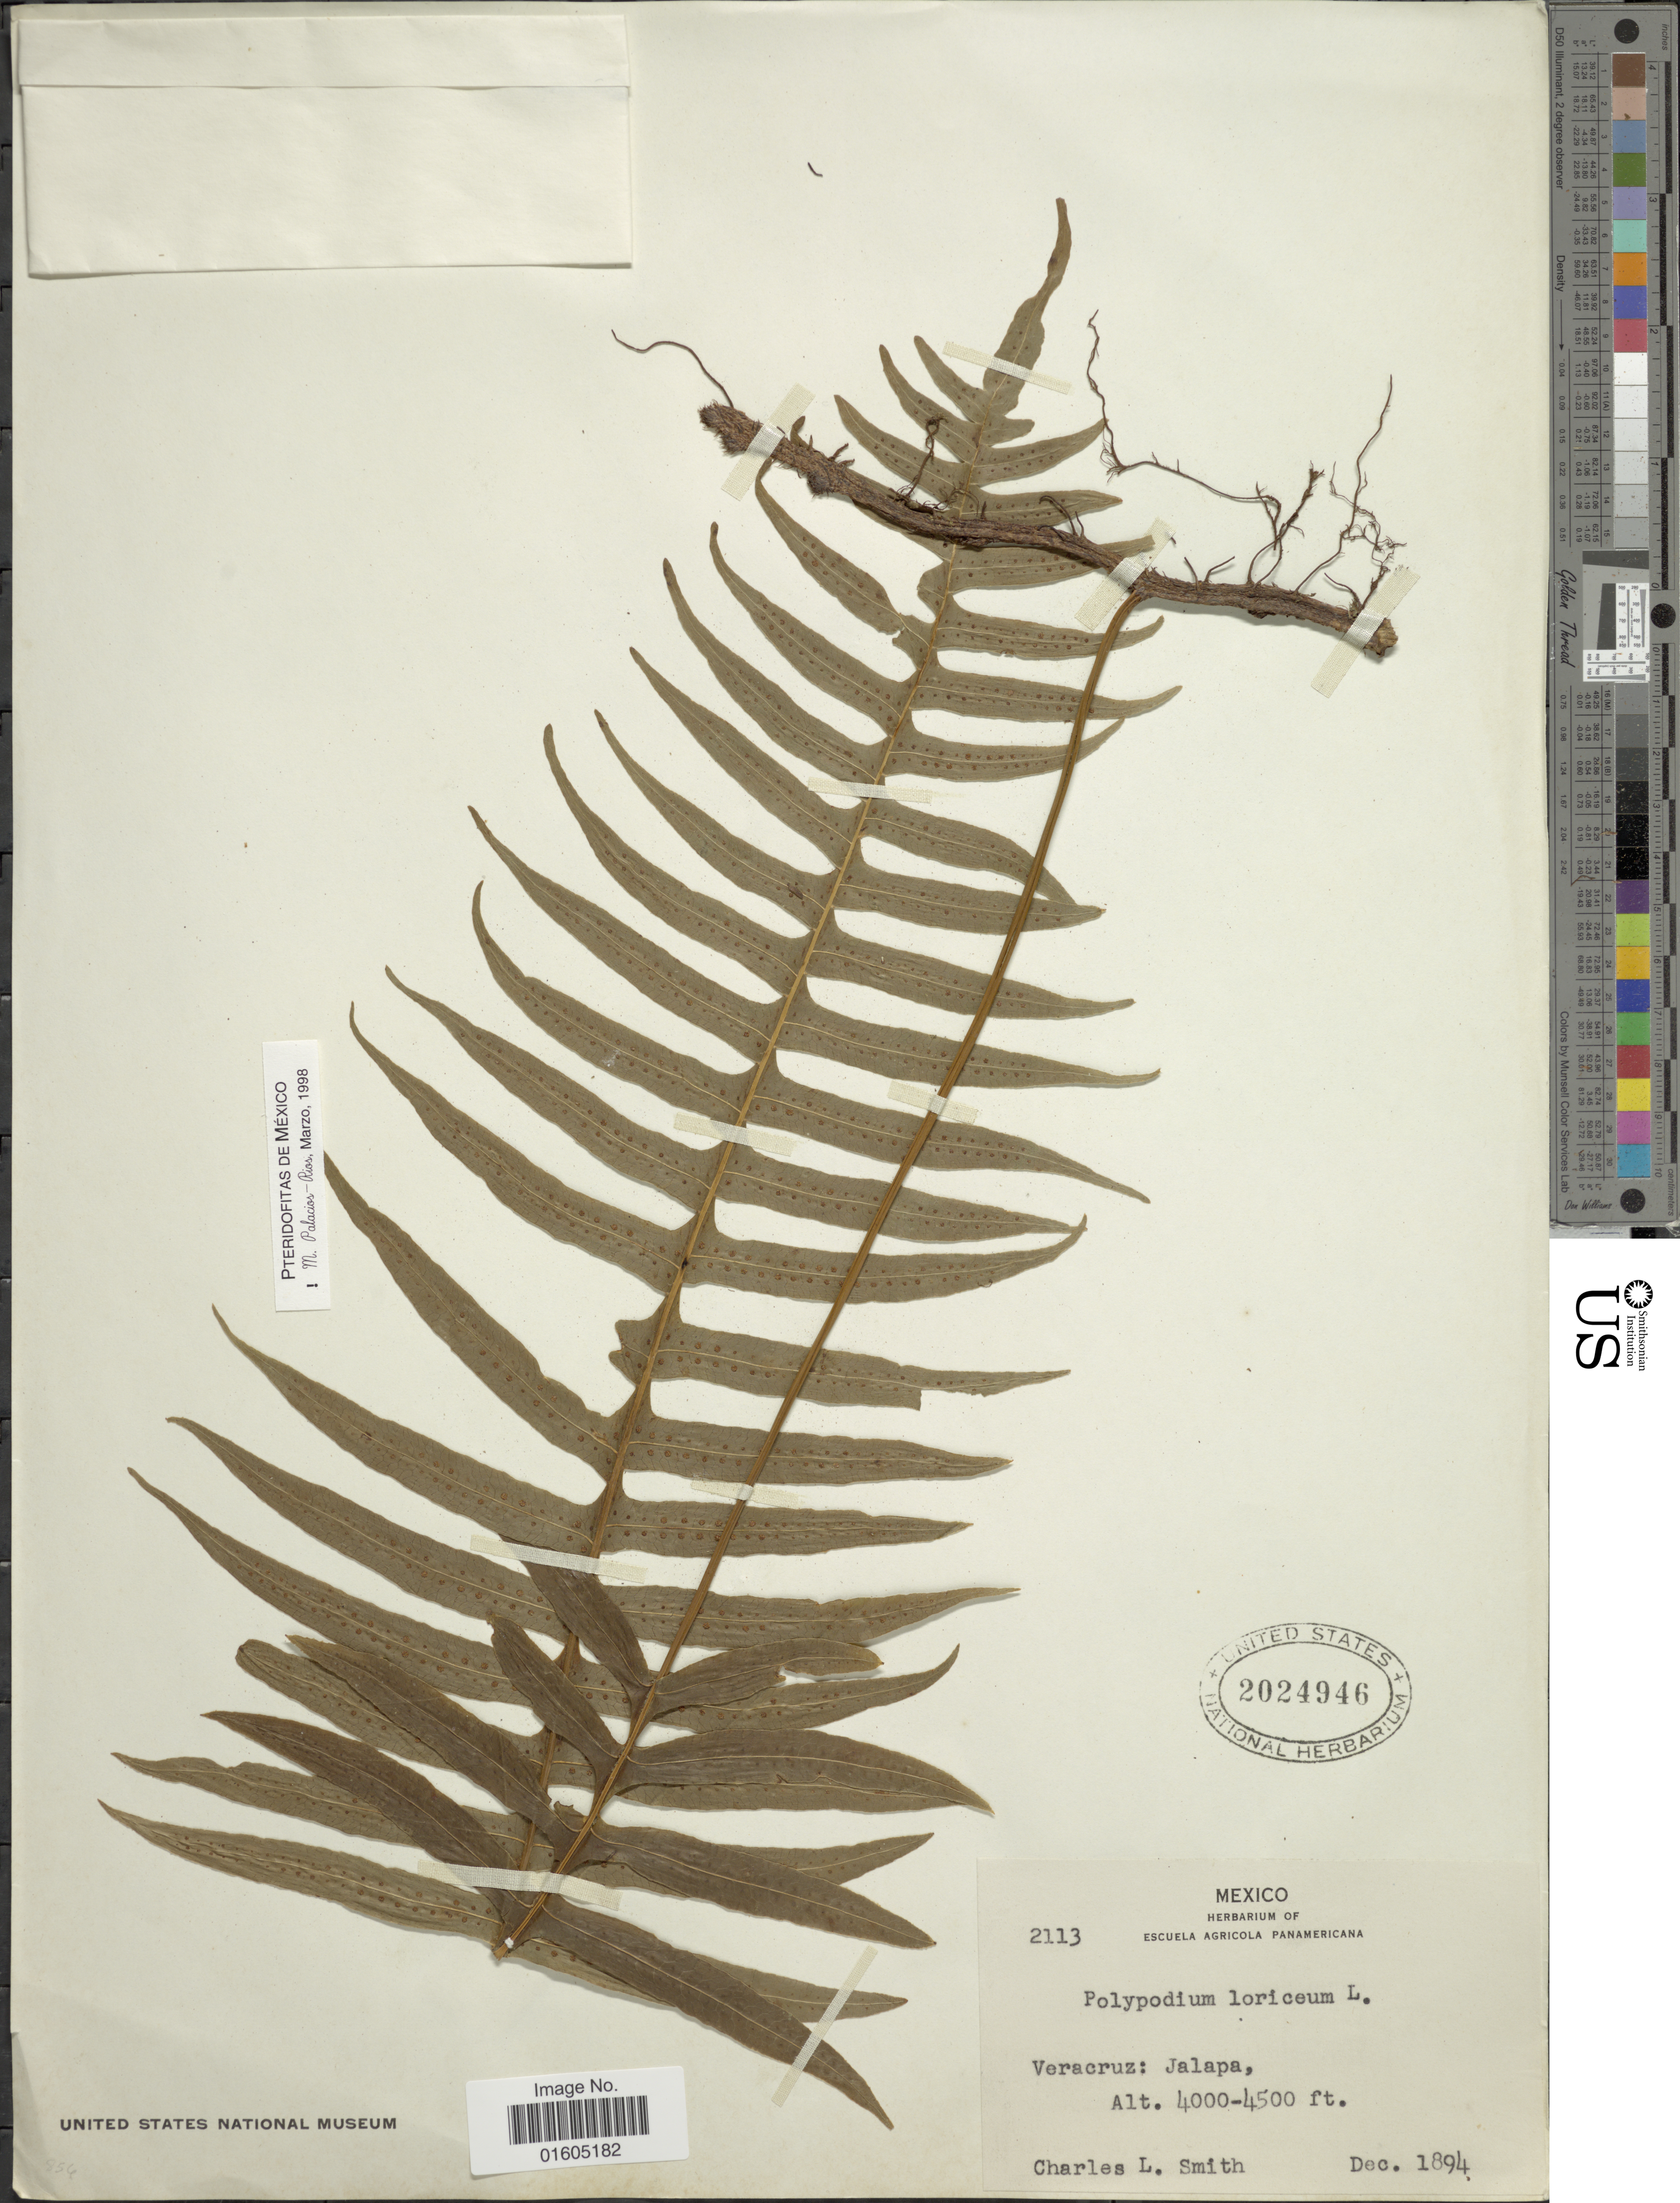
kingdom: Plantae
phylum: Tracheophyta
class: Polypodiopsida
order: Polypodiales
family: Polypodiaceae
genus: Serpocaulon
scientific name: Serpocaulon loriceum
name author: (L.) A.R. Sm.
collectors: C. L. Smith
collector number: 2113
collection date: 1894-12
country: Mexico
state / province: Veracruz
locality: Mexico. Veracruz: Jalapa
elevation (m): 1219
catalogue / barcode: US 2024946